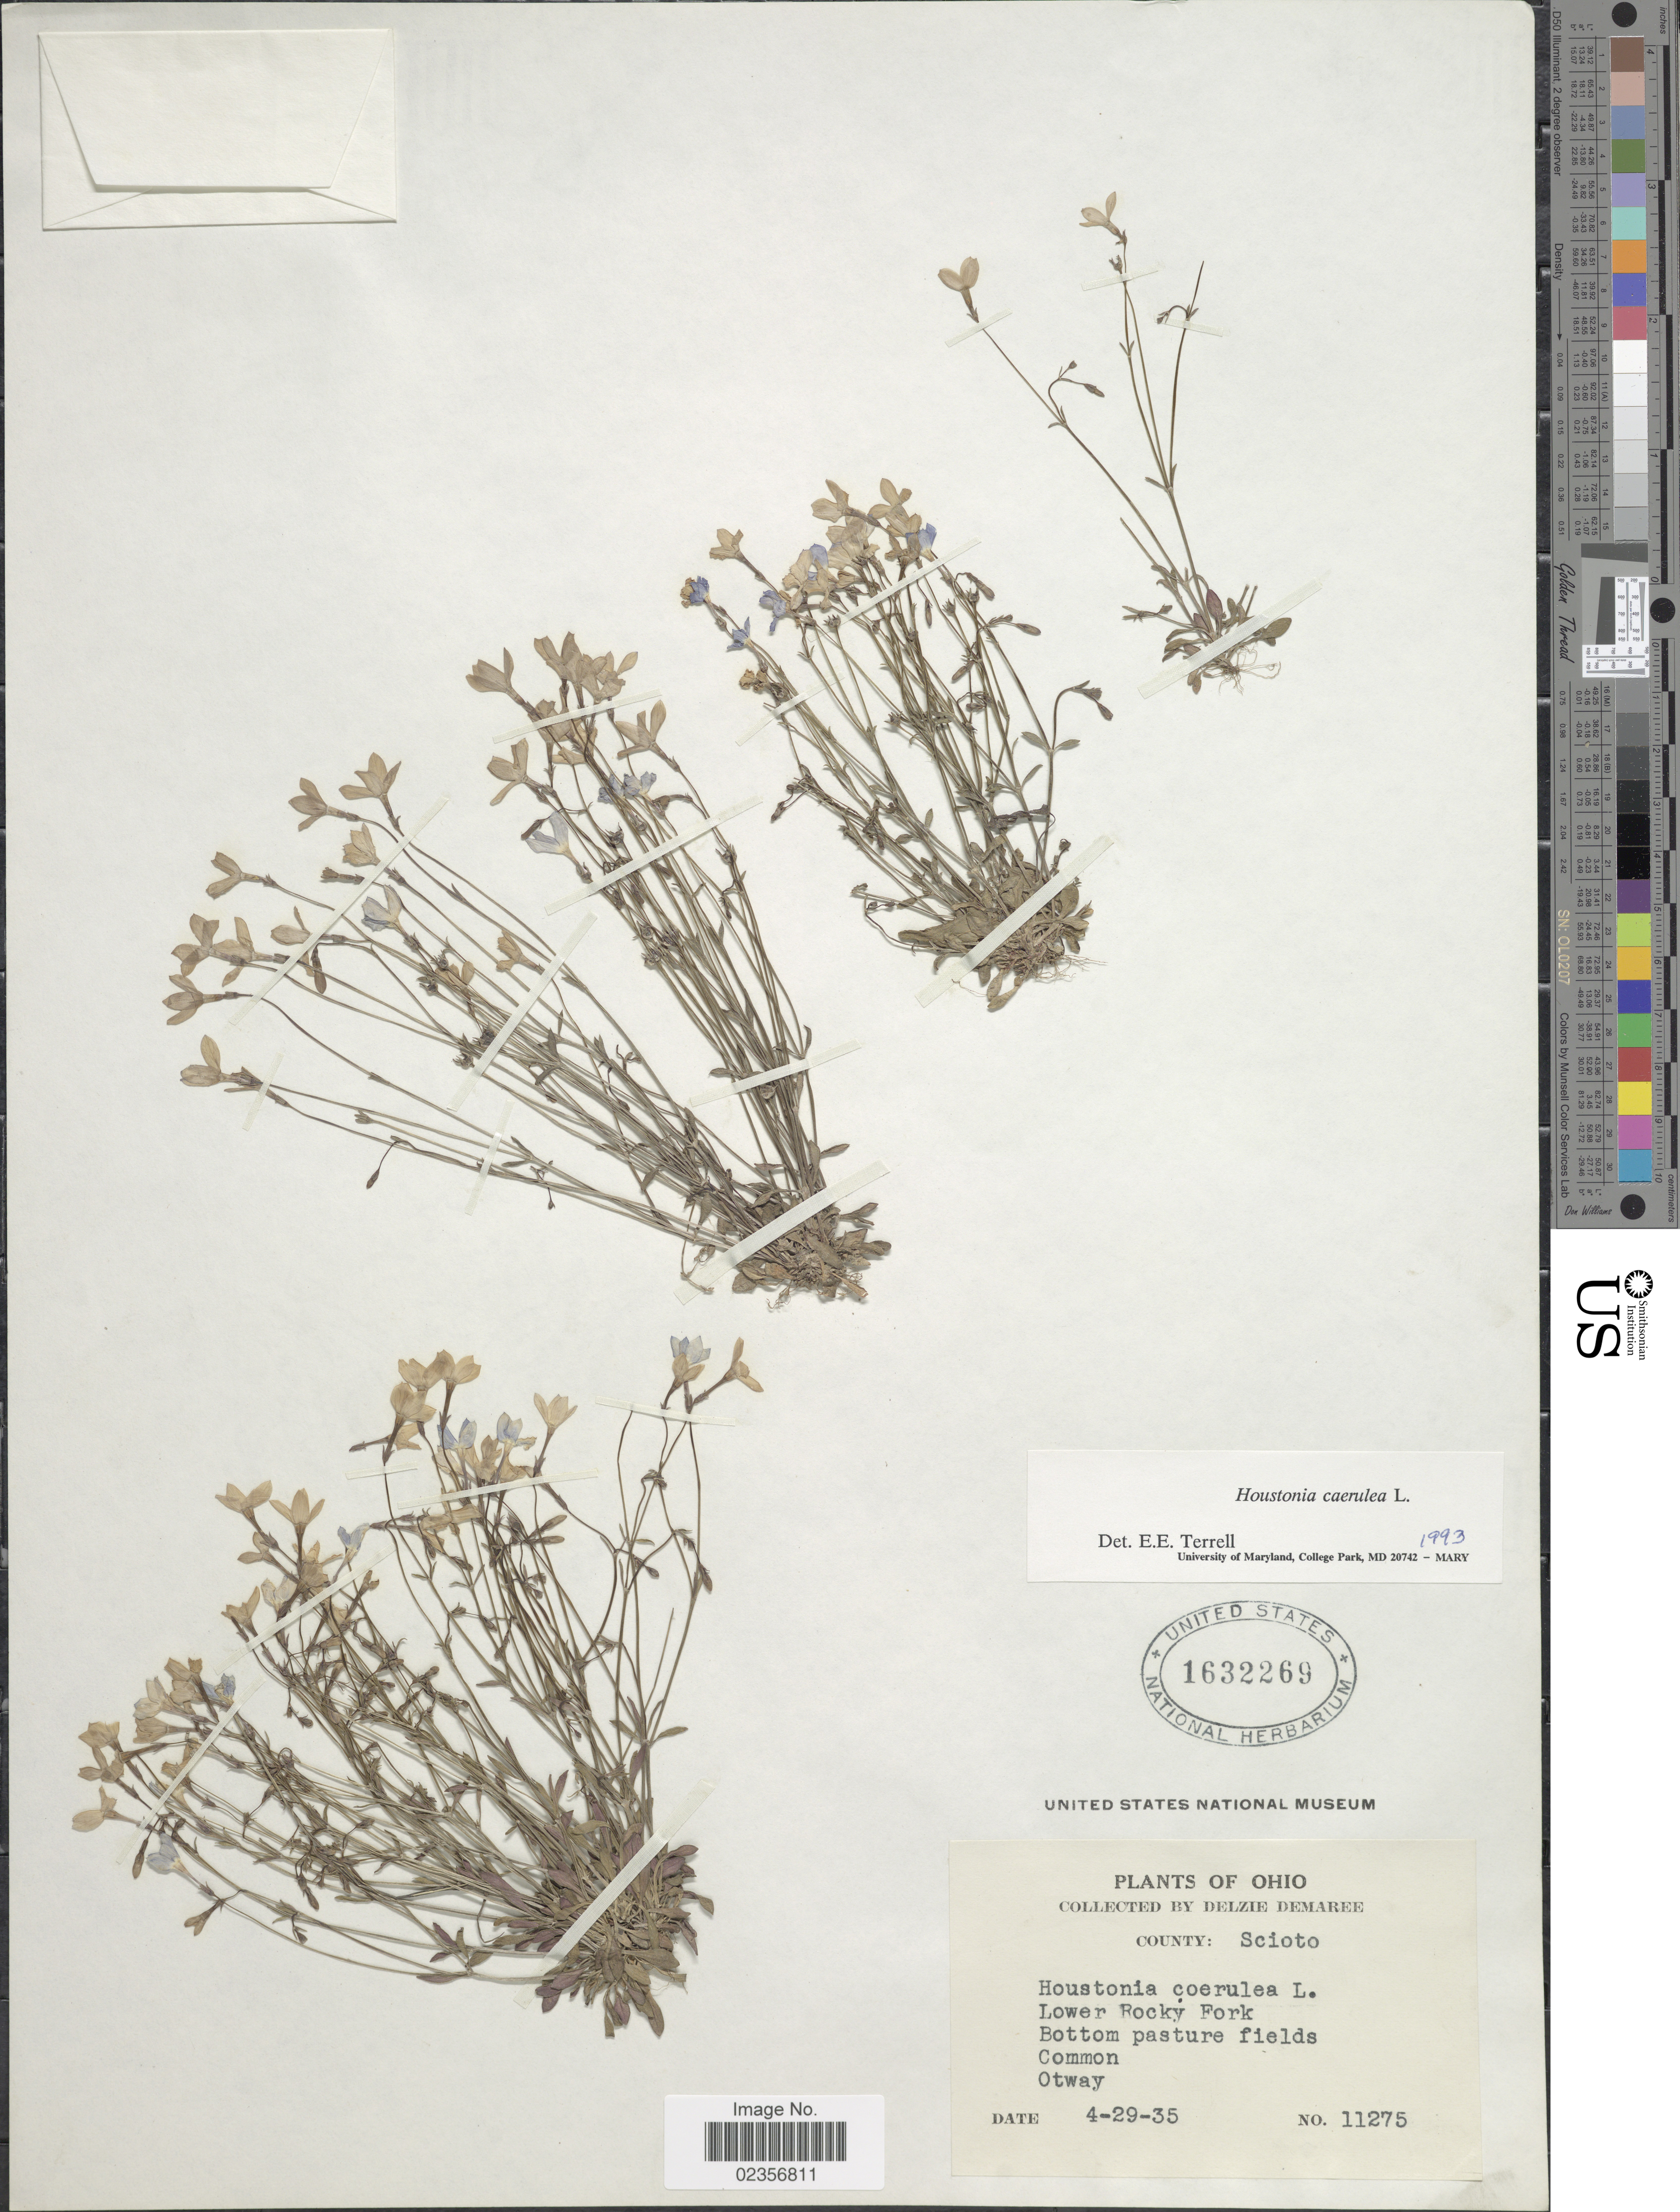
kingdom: Plantae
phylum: Tracheophyta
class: Magnoliopsida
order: Gentianales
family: Rubiaceae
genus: Houstonia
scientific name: Houstonia caerulea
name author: L.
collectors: D. Demaree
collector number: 11275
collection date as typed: Transcribed d/m/y: 29/4/35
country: United States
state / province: Ohio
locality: County: Scioto. Lower Rocky Fork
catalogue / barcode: US 1632269